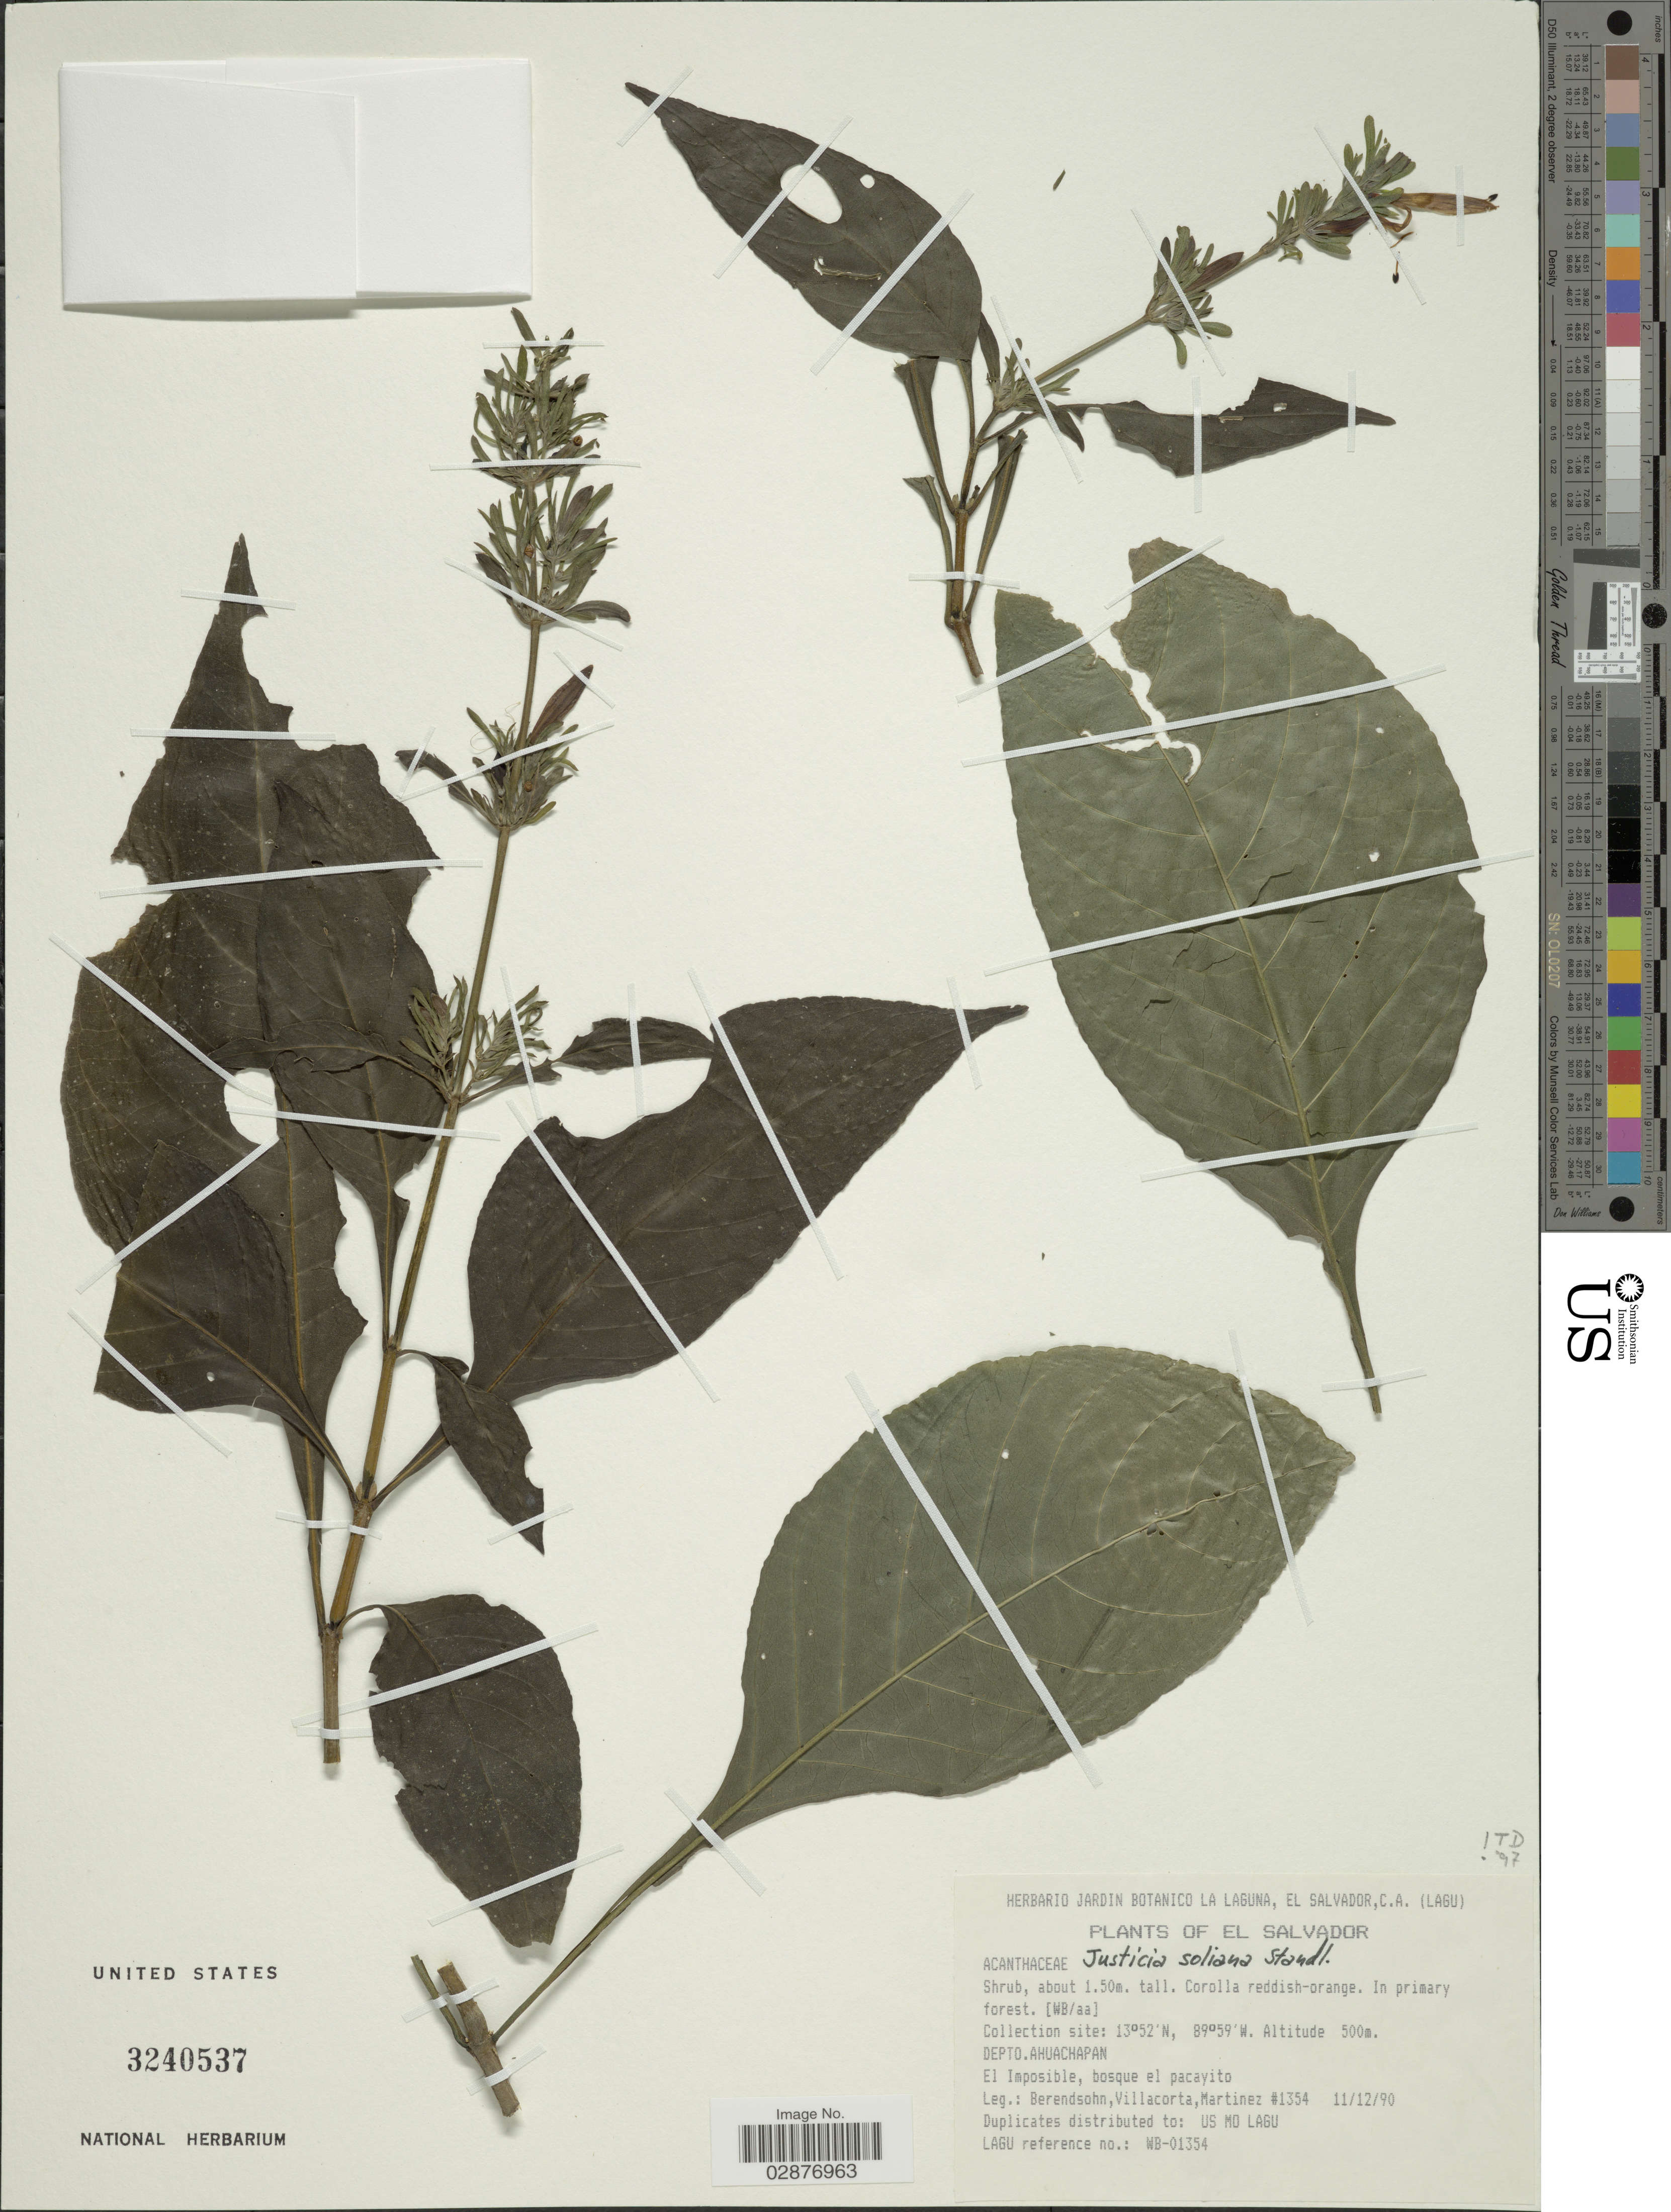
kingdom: Plantae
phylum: Tracheophyta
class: Magnoliopsida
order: Lamiales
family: Acanthaceae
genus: Justicia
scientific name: Justicia soliana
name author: Standl.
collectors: -. Berendsohn, Villacorta & -- Martinez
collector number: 1354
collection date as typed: Transcribed d/m/y: 11/12/90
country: El Salvador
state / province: Ahuachapan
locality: Depto. Ahuachapan. El Imposible.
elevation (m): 500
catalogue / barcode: US 3240537